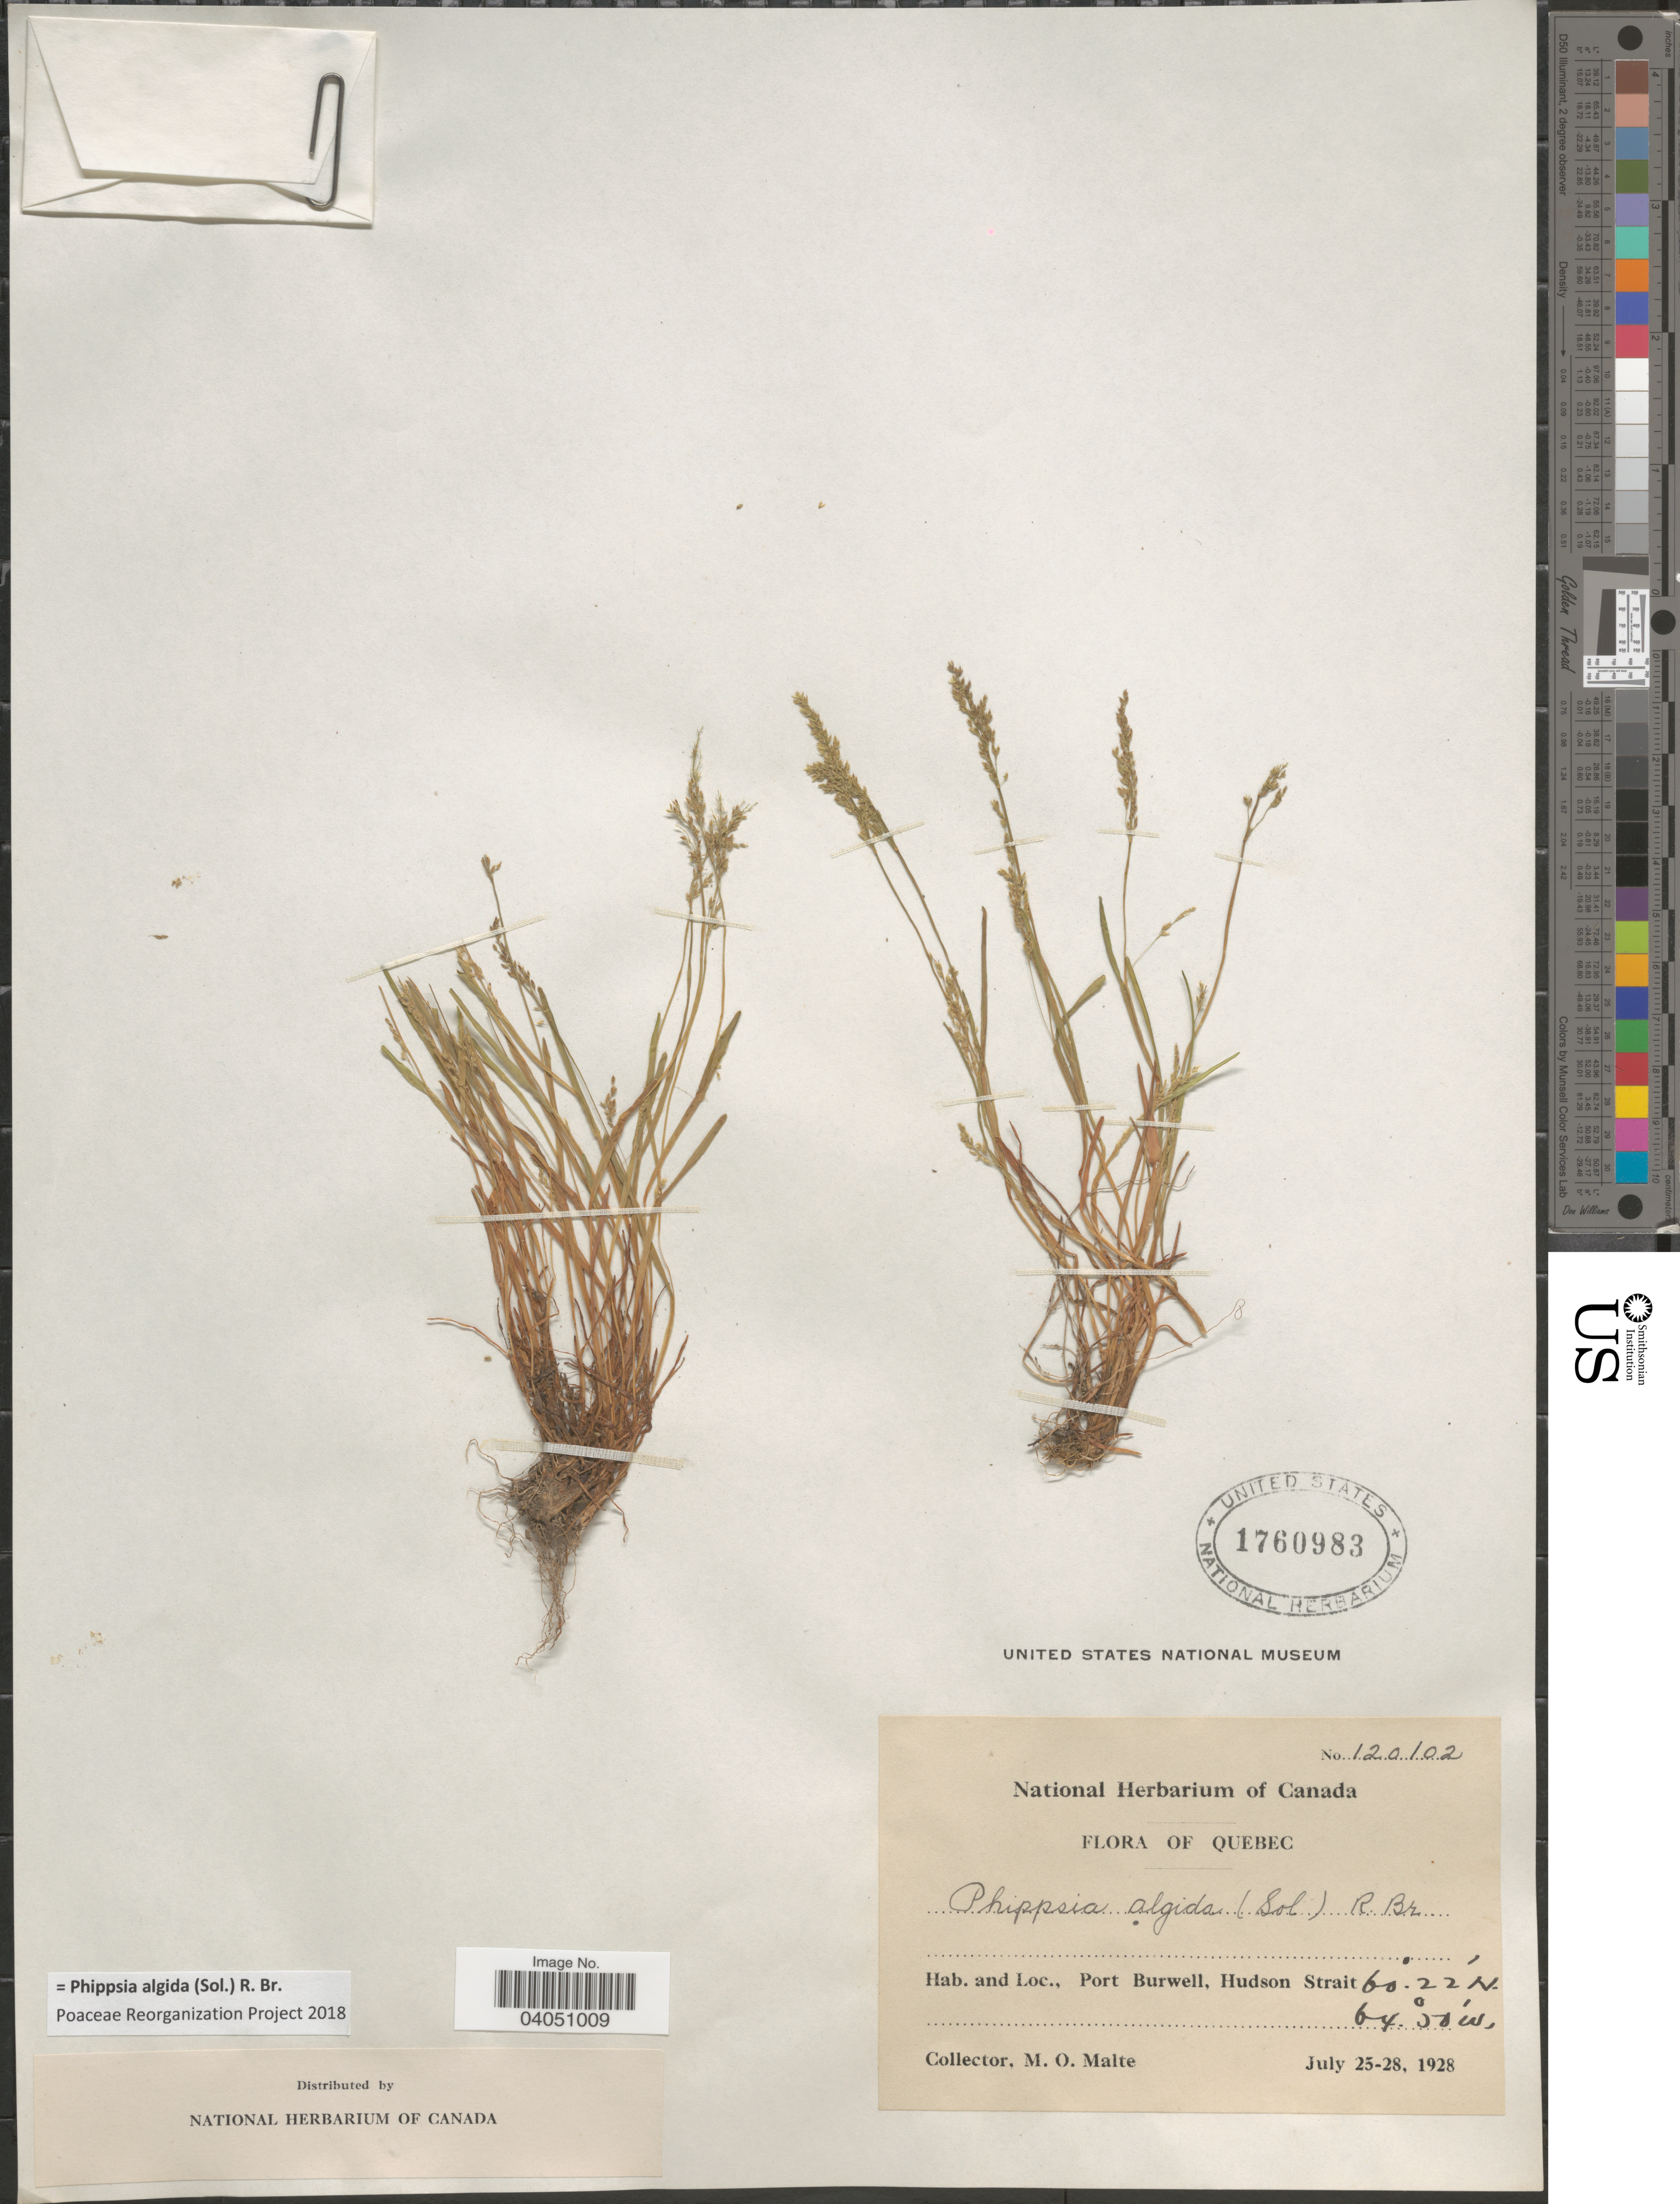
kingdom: Plantae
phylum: Tracheophyta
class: Liliopsida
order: Poales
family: Poaceae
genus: Phippsia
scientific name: Phippsia algida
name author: (Sol.) R. Br.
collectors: M. O. Malte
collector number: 120102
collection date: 1928-07-25/1928-07-28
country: Canada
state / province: Quebec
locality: Port Burwell, Hudson Strait.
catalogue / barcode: US 1760983